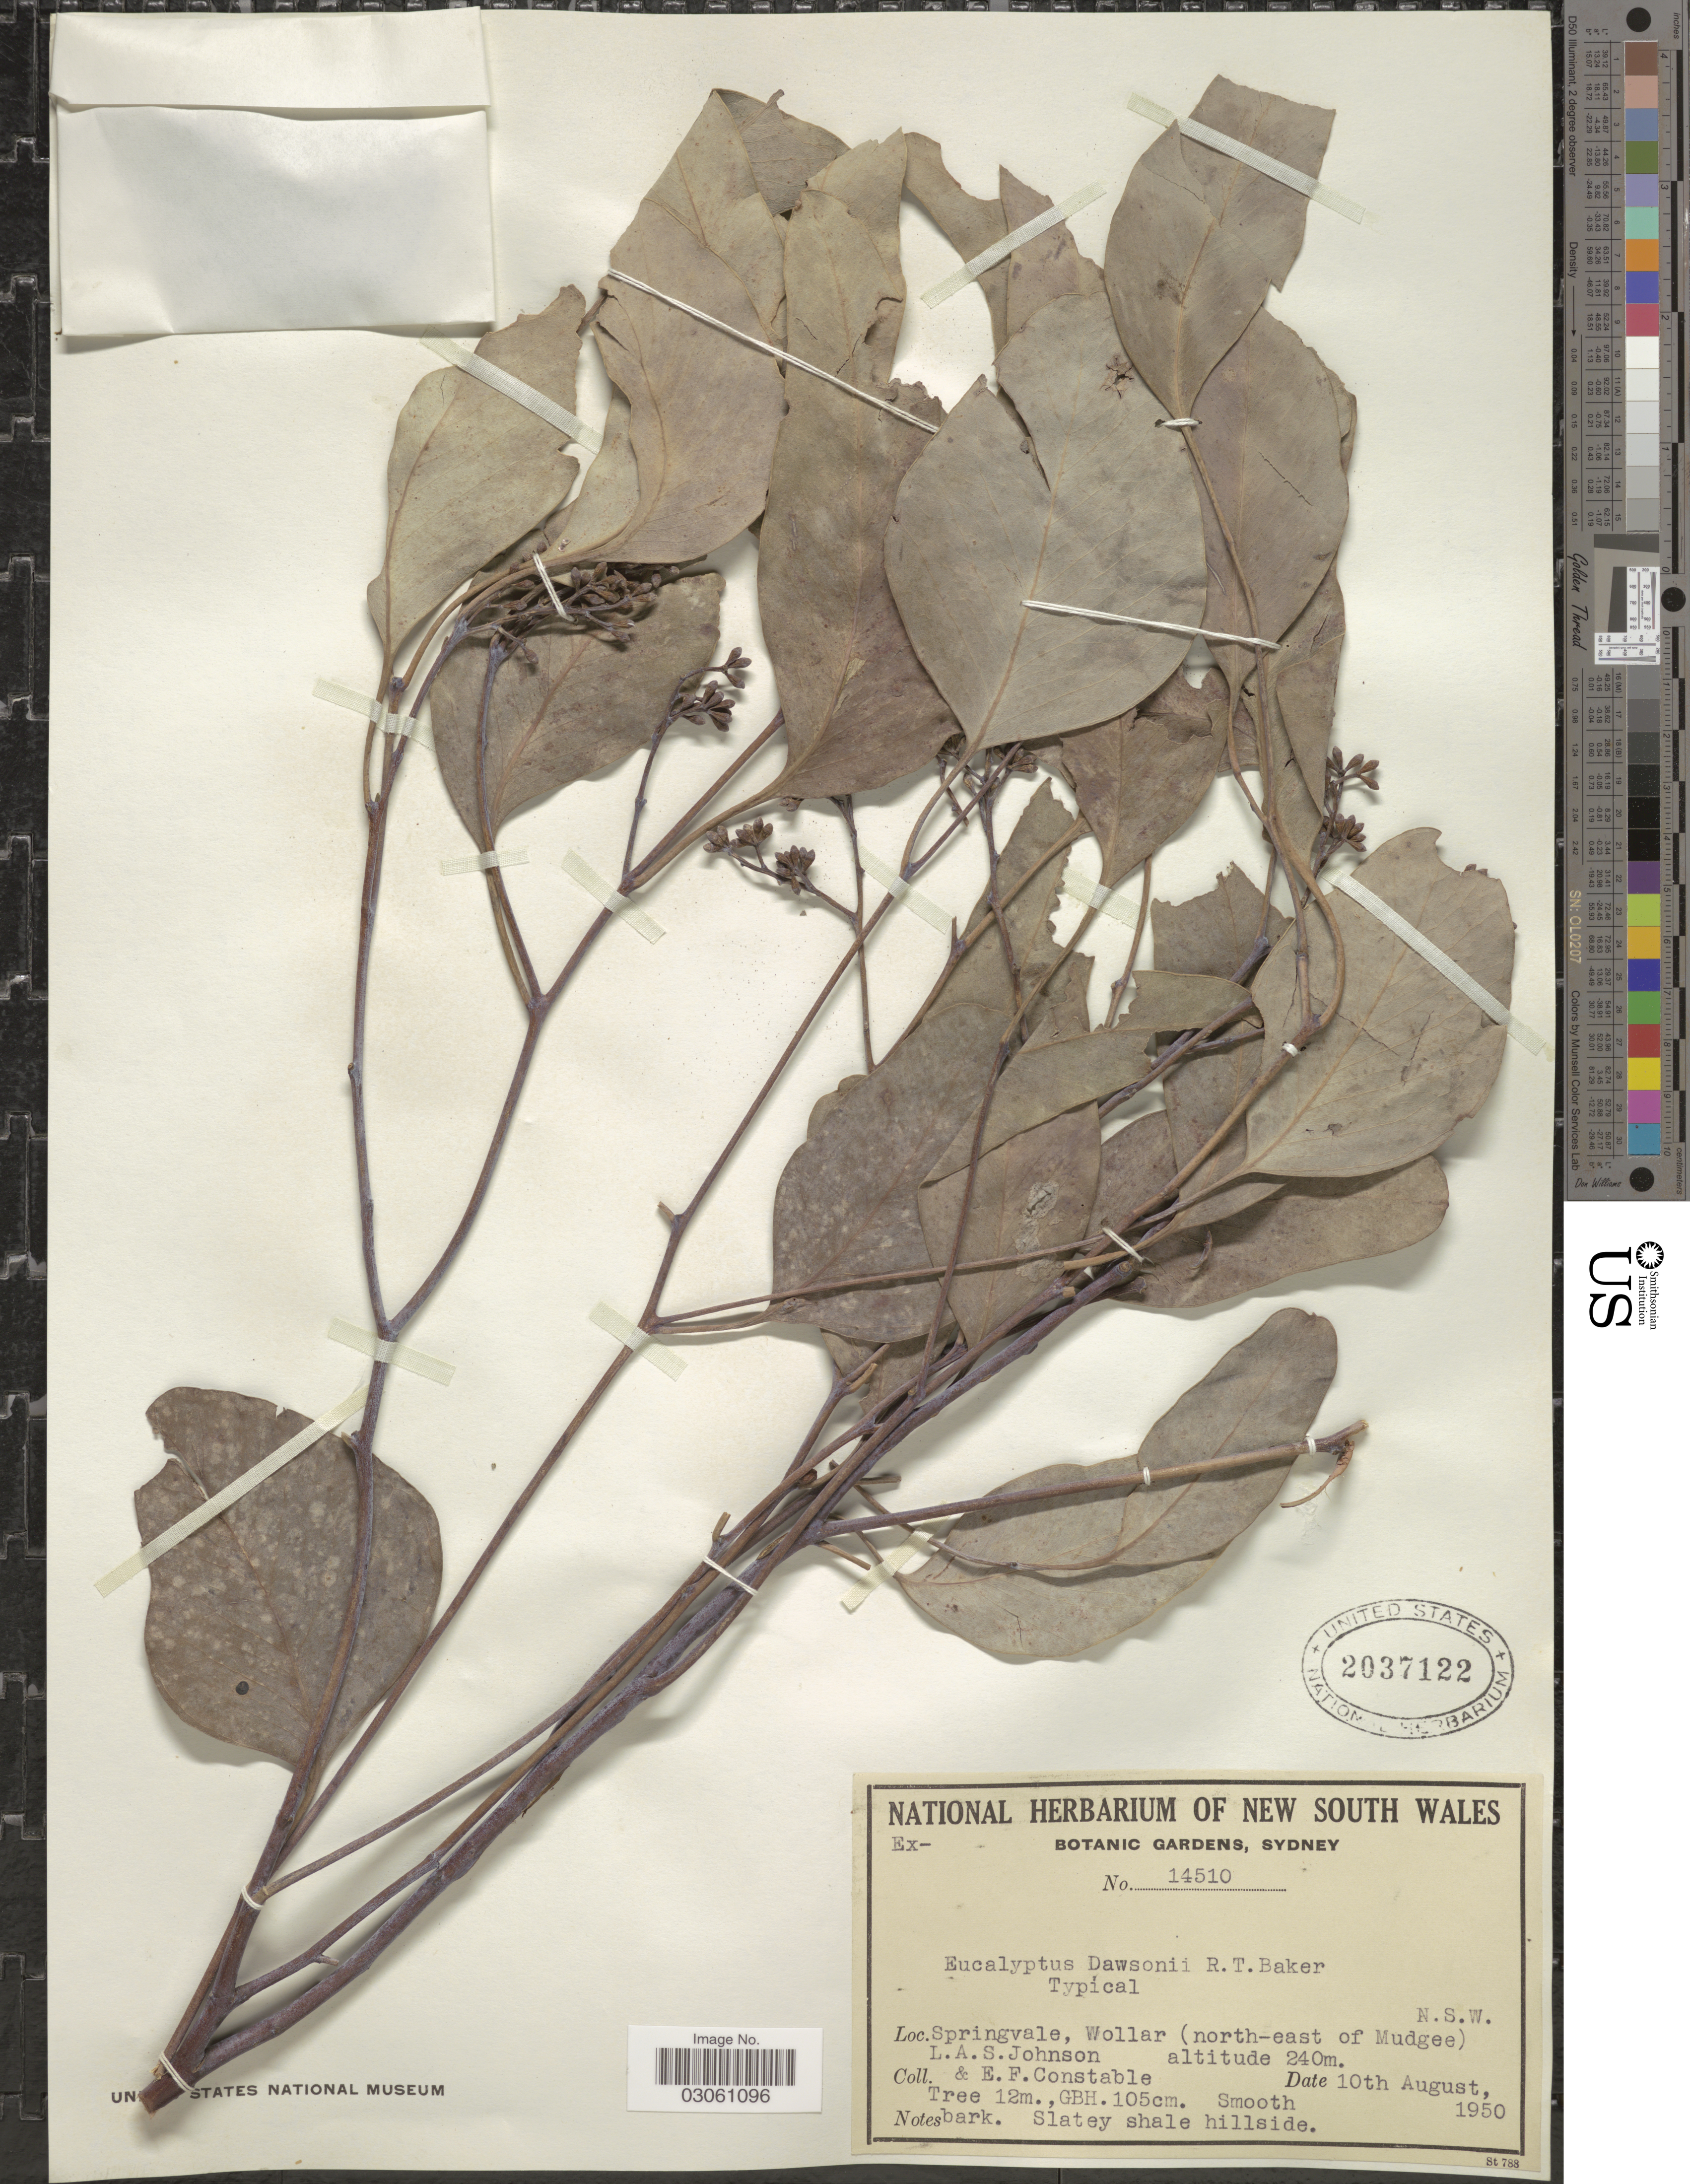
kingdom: Plantae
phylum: Tracheophyta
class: Magnoliopsida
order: Myrtales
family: Myrtaceae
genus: Eucalyptus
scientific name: Eucalyptus dawsonii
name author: R.T. Baker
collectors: L. A. S. Johnson & E. F. Constable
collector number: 14510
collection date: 1950-08-10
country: Australia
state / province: New South Wales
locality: Springvale, Wollar (north-east of Mudgee).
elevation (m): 240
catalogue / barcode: US 2037122